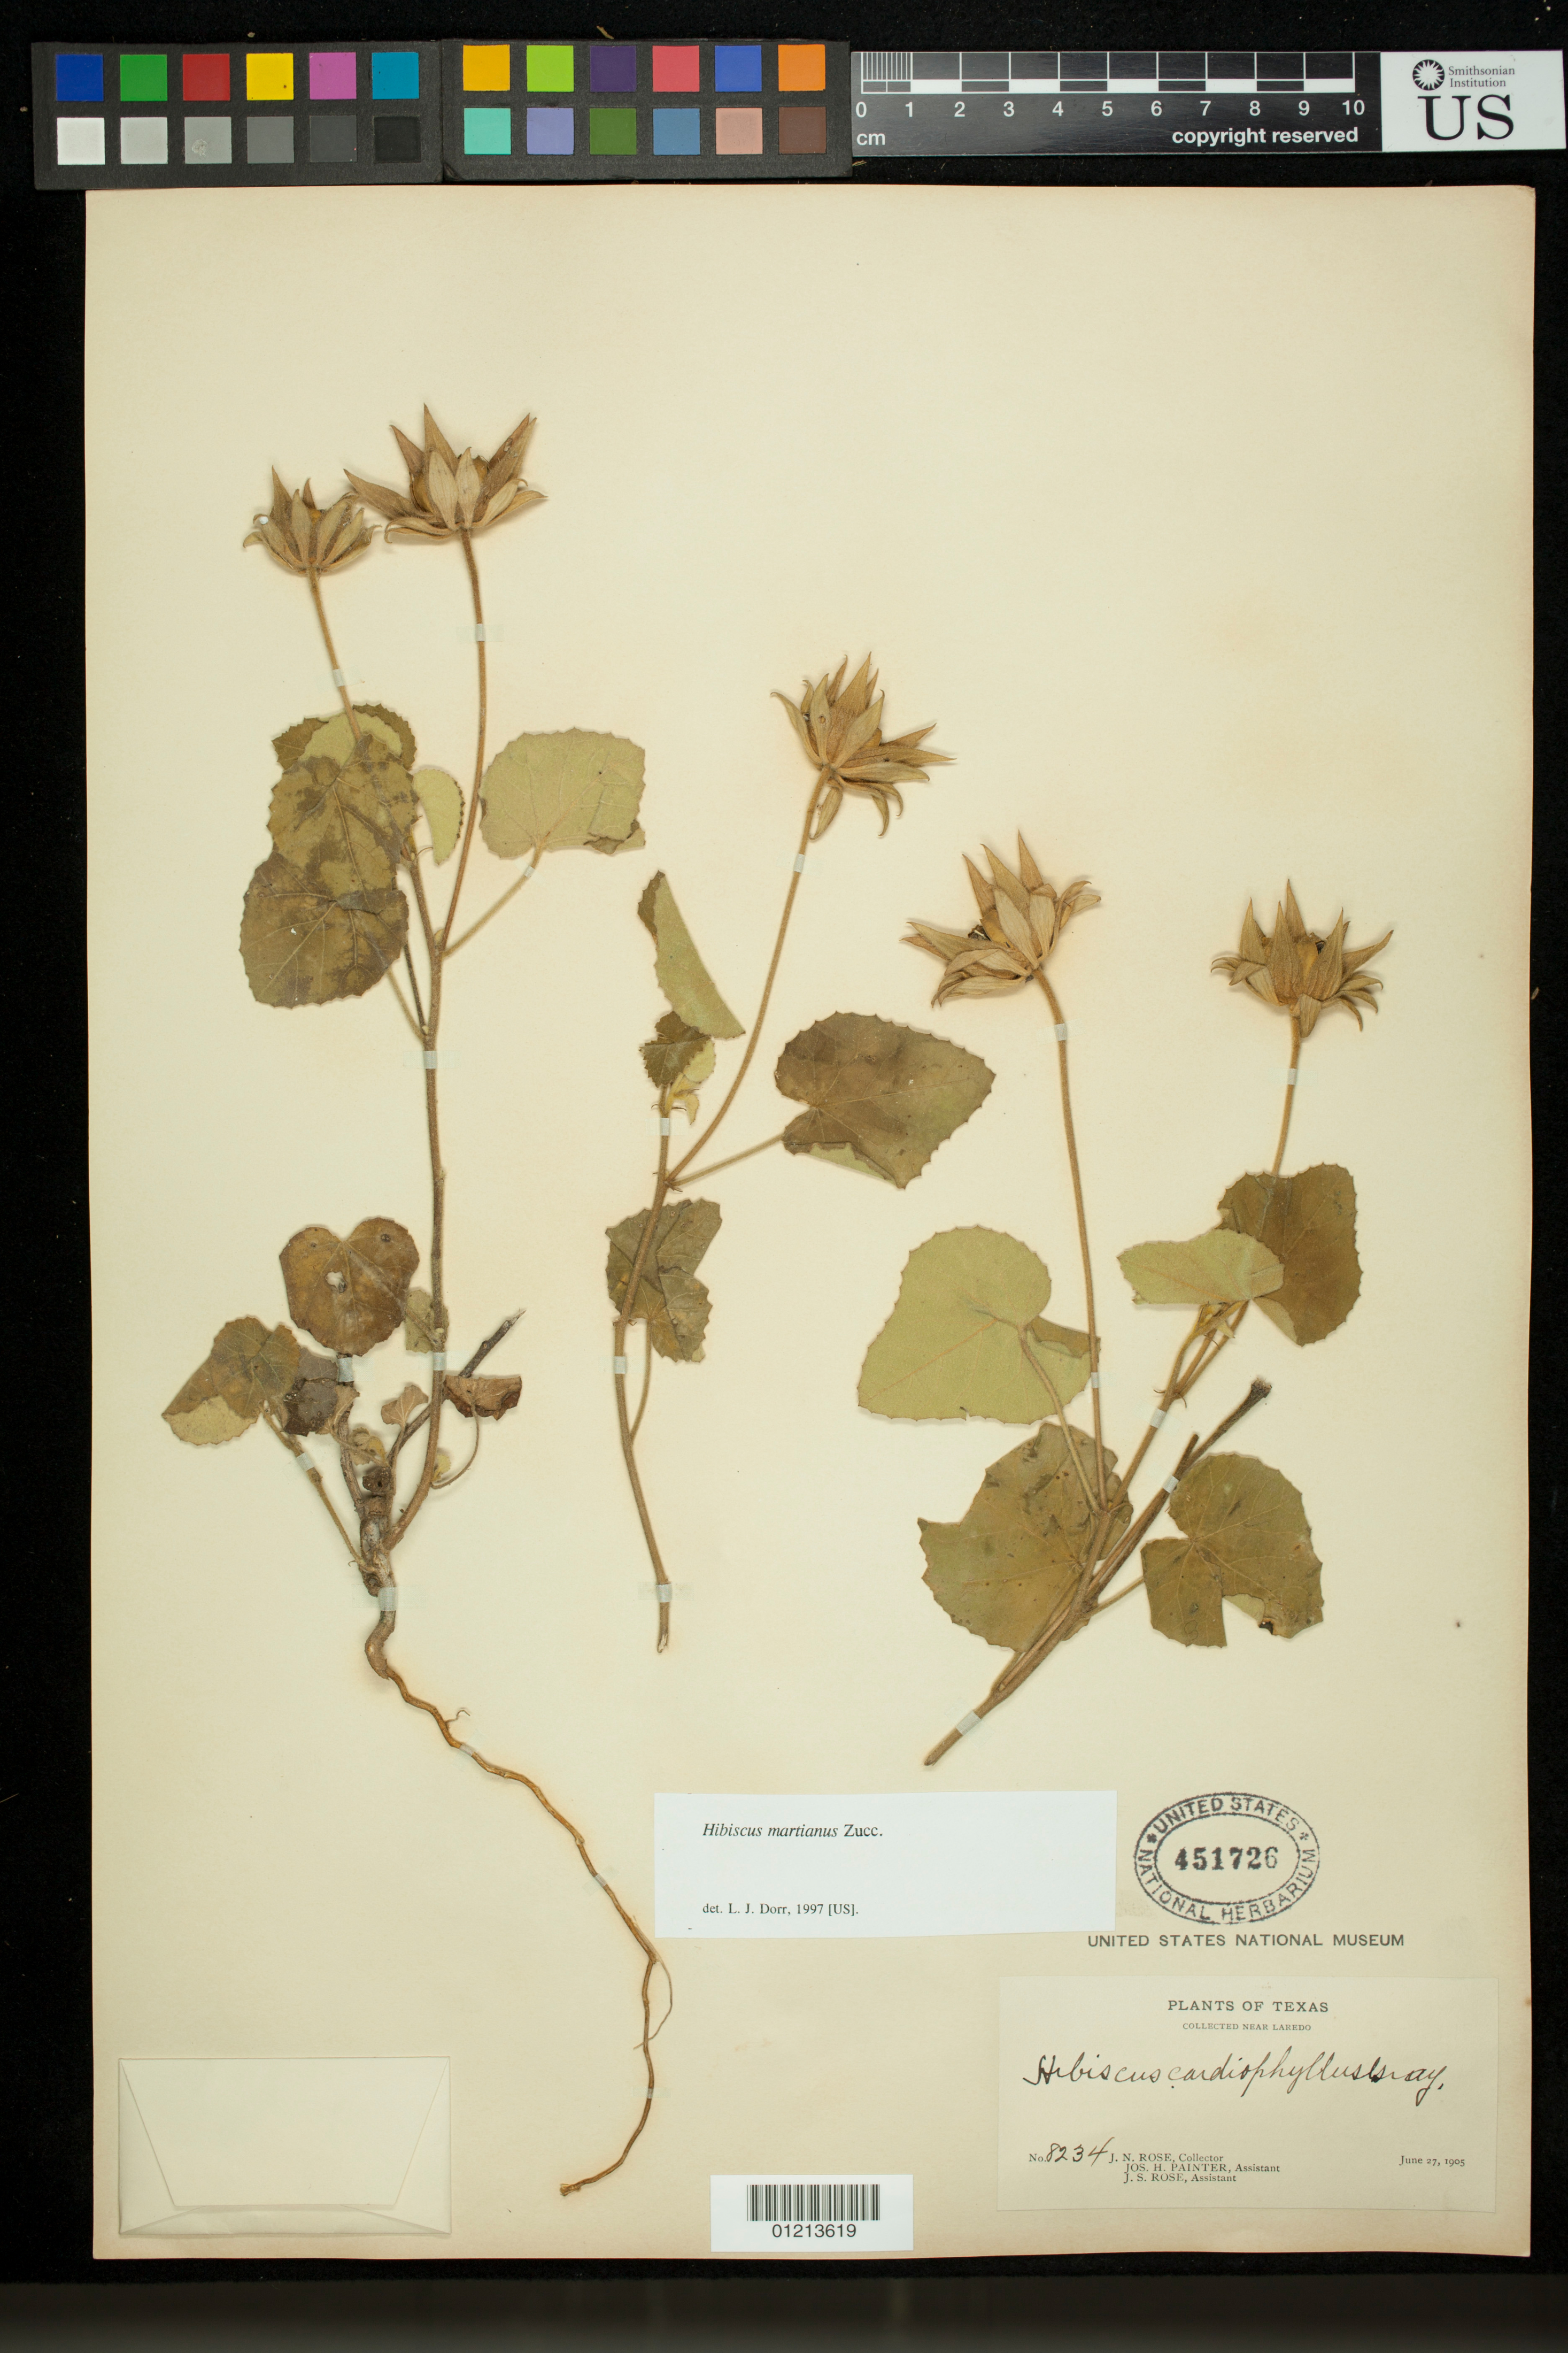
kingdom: Plantae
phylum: Tracheophyta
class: Magnoliopsida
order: Malvales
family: Malvaceae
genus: Hibiscus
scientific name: Hibiscus martianus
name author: Zucc.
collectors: J. N. Rose, J. H. Painter & J. S. Rose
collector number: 8234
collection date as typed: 27 Jun 1905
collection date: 1905-06-27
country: United States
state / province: Texas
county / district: Webb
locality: Near laredo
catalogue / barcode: US 451726